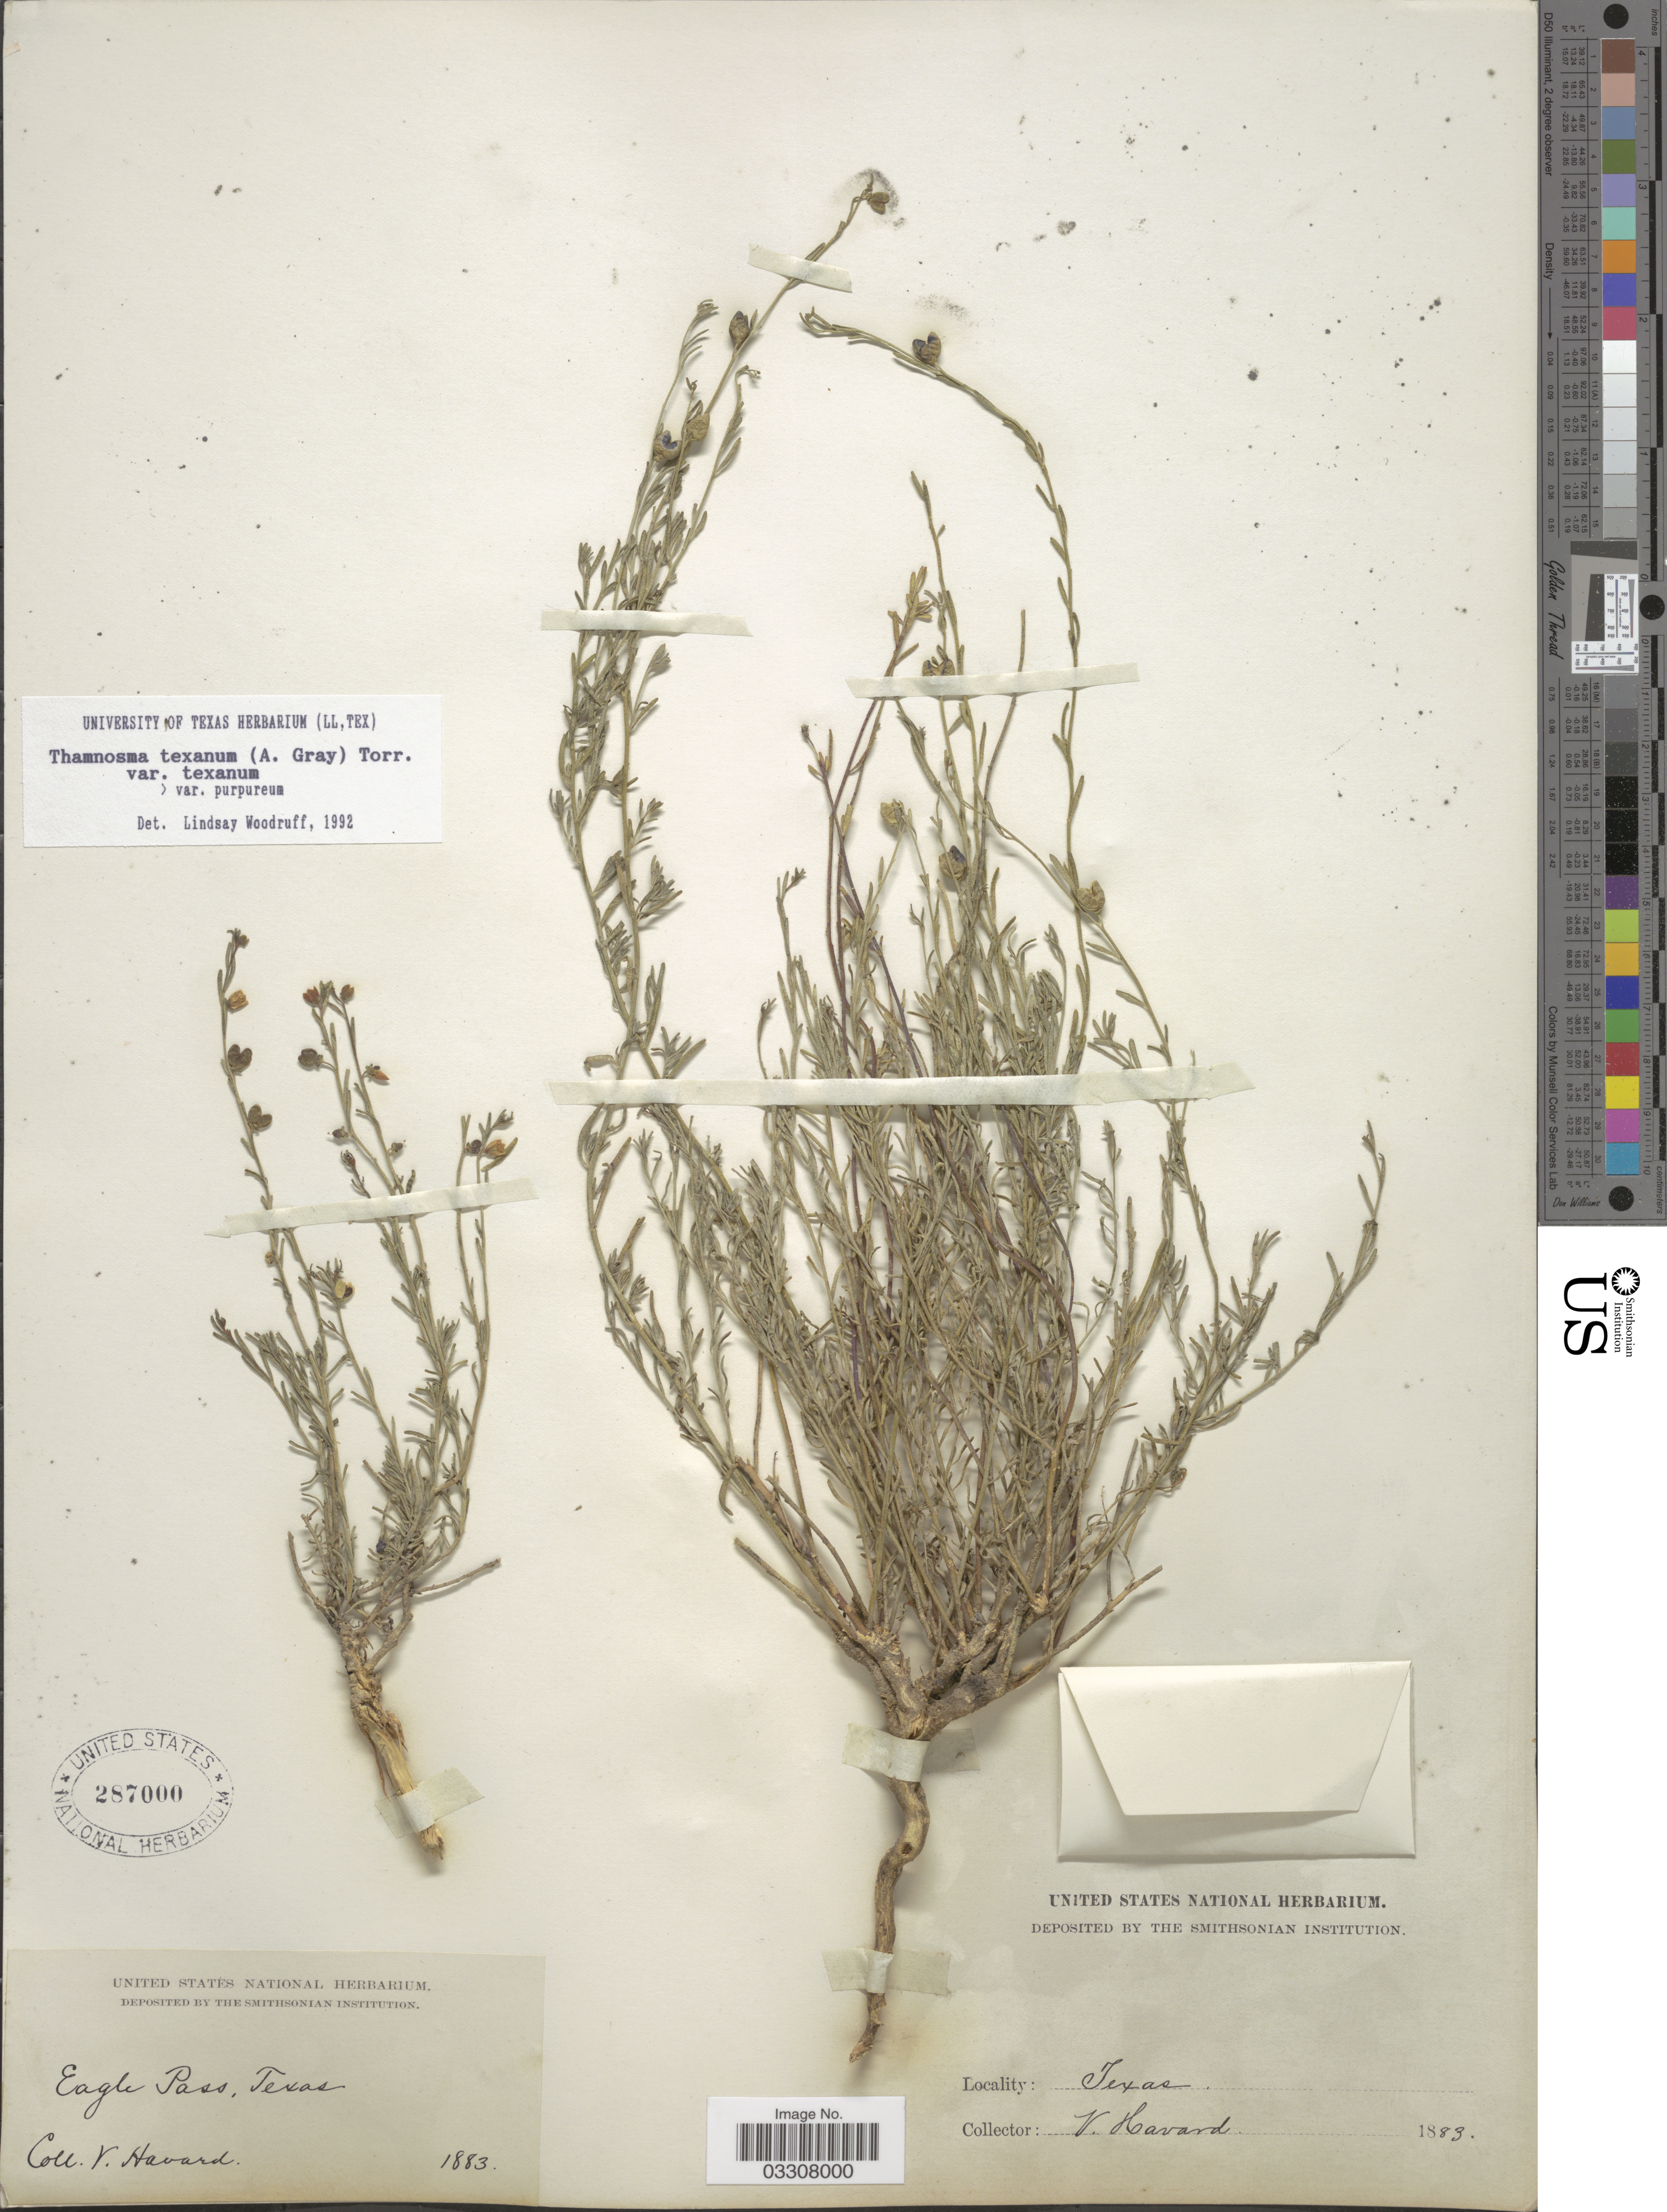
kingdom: Plantae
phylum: Tracheophyta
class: Magnoliopsida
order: Sapindales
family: Rutaceae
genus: Thamnosma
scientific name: Thamnosma texana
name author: (A. Gray) Torr.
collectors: V. Havard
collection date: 1883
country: United States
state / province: Texas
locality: Eagle Pass.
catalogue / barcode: US 287000